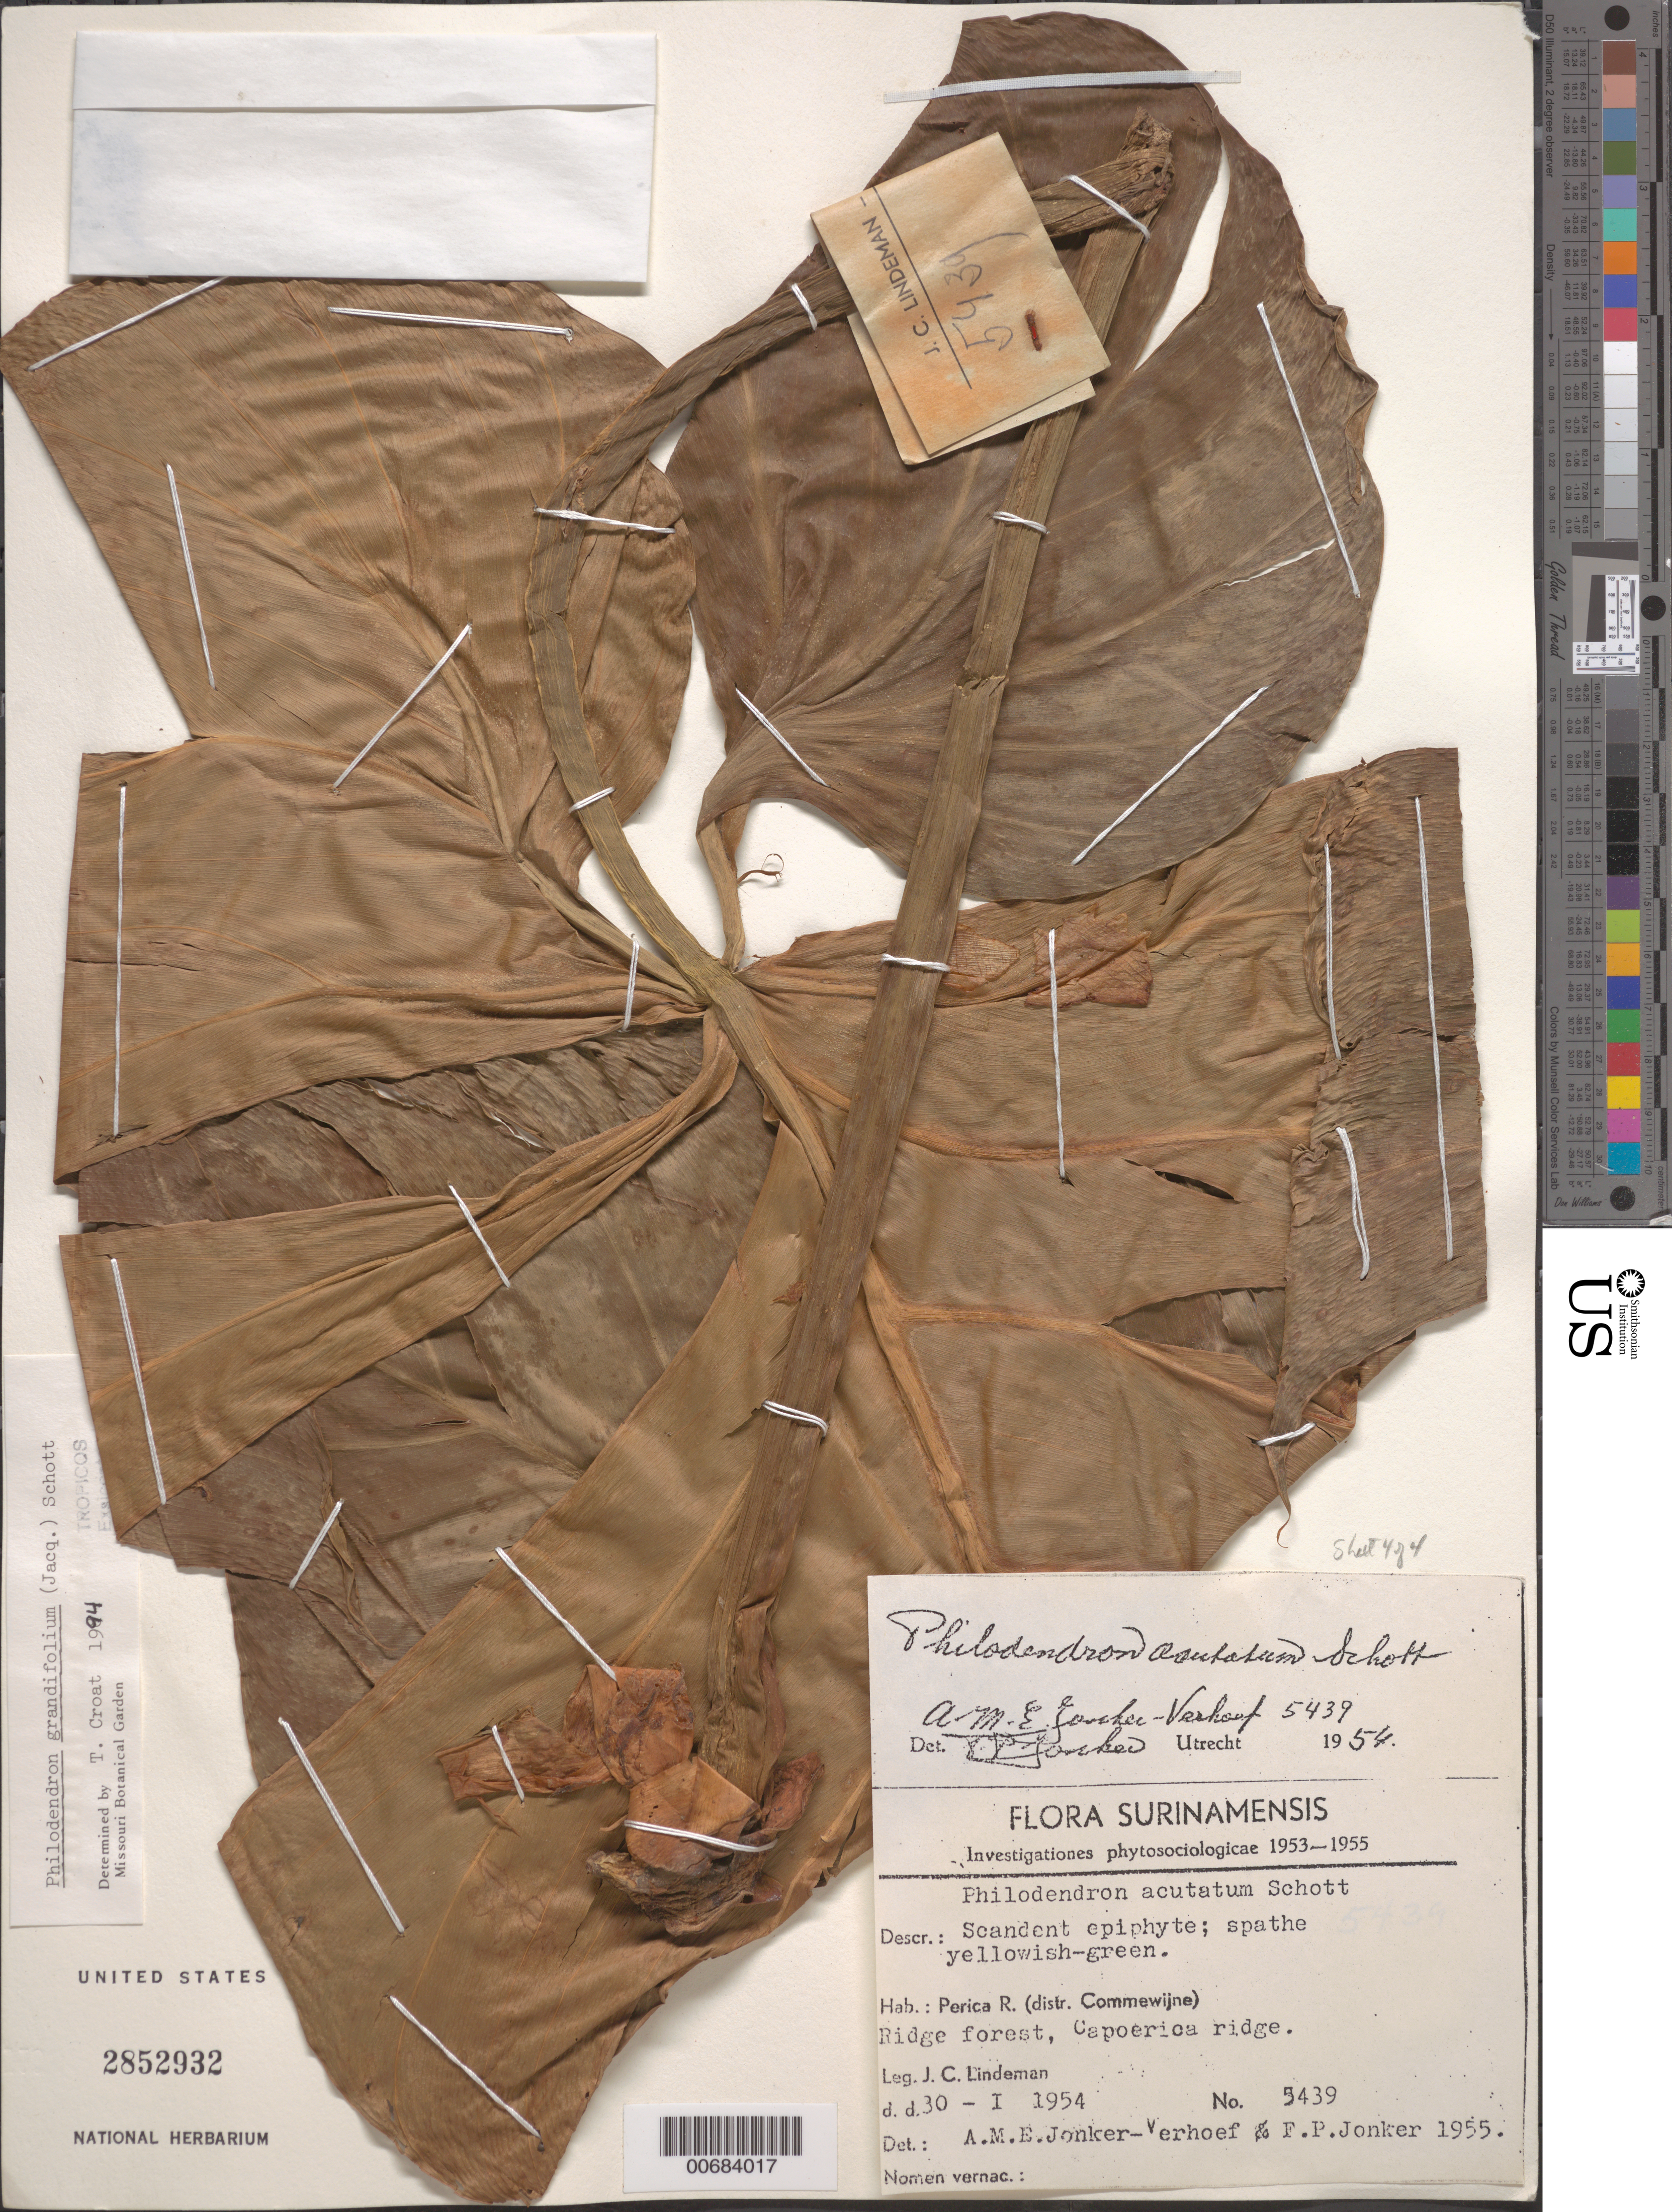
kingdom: Plantae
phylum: Tracheophyta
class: Liliopsida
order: Alismatales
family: Araceae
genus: Philodendron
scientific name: Philodendron grandifolium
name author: (Jacq.) Schott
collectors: J. C. Lindeman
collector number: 5439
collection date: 1954-01-30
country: Suriname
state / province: Commewijne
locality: Perica R. (distr. Commewijne). Ridge forest, Capoerica ridge.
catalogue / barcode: US 2852932